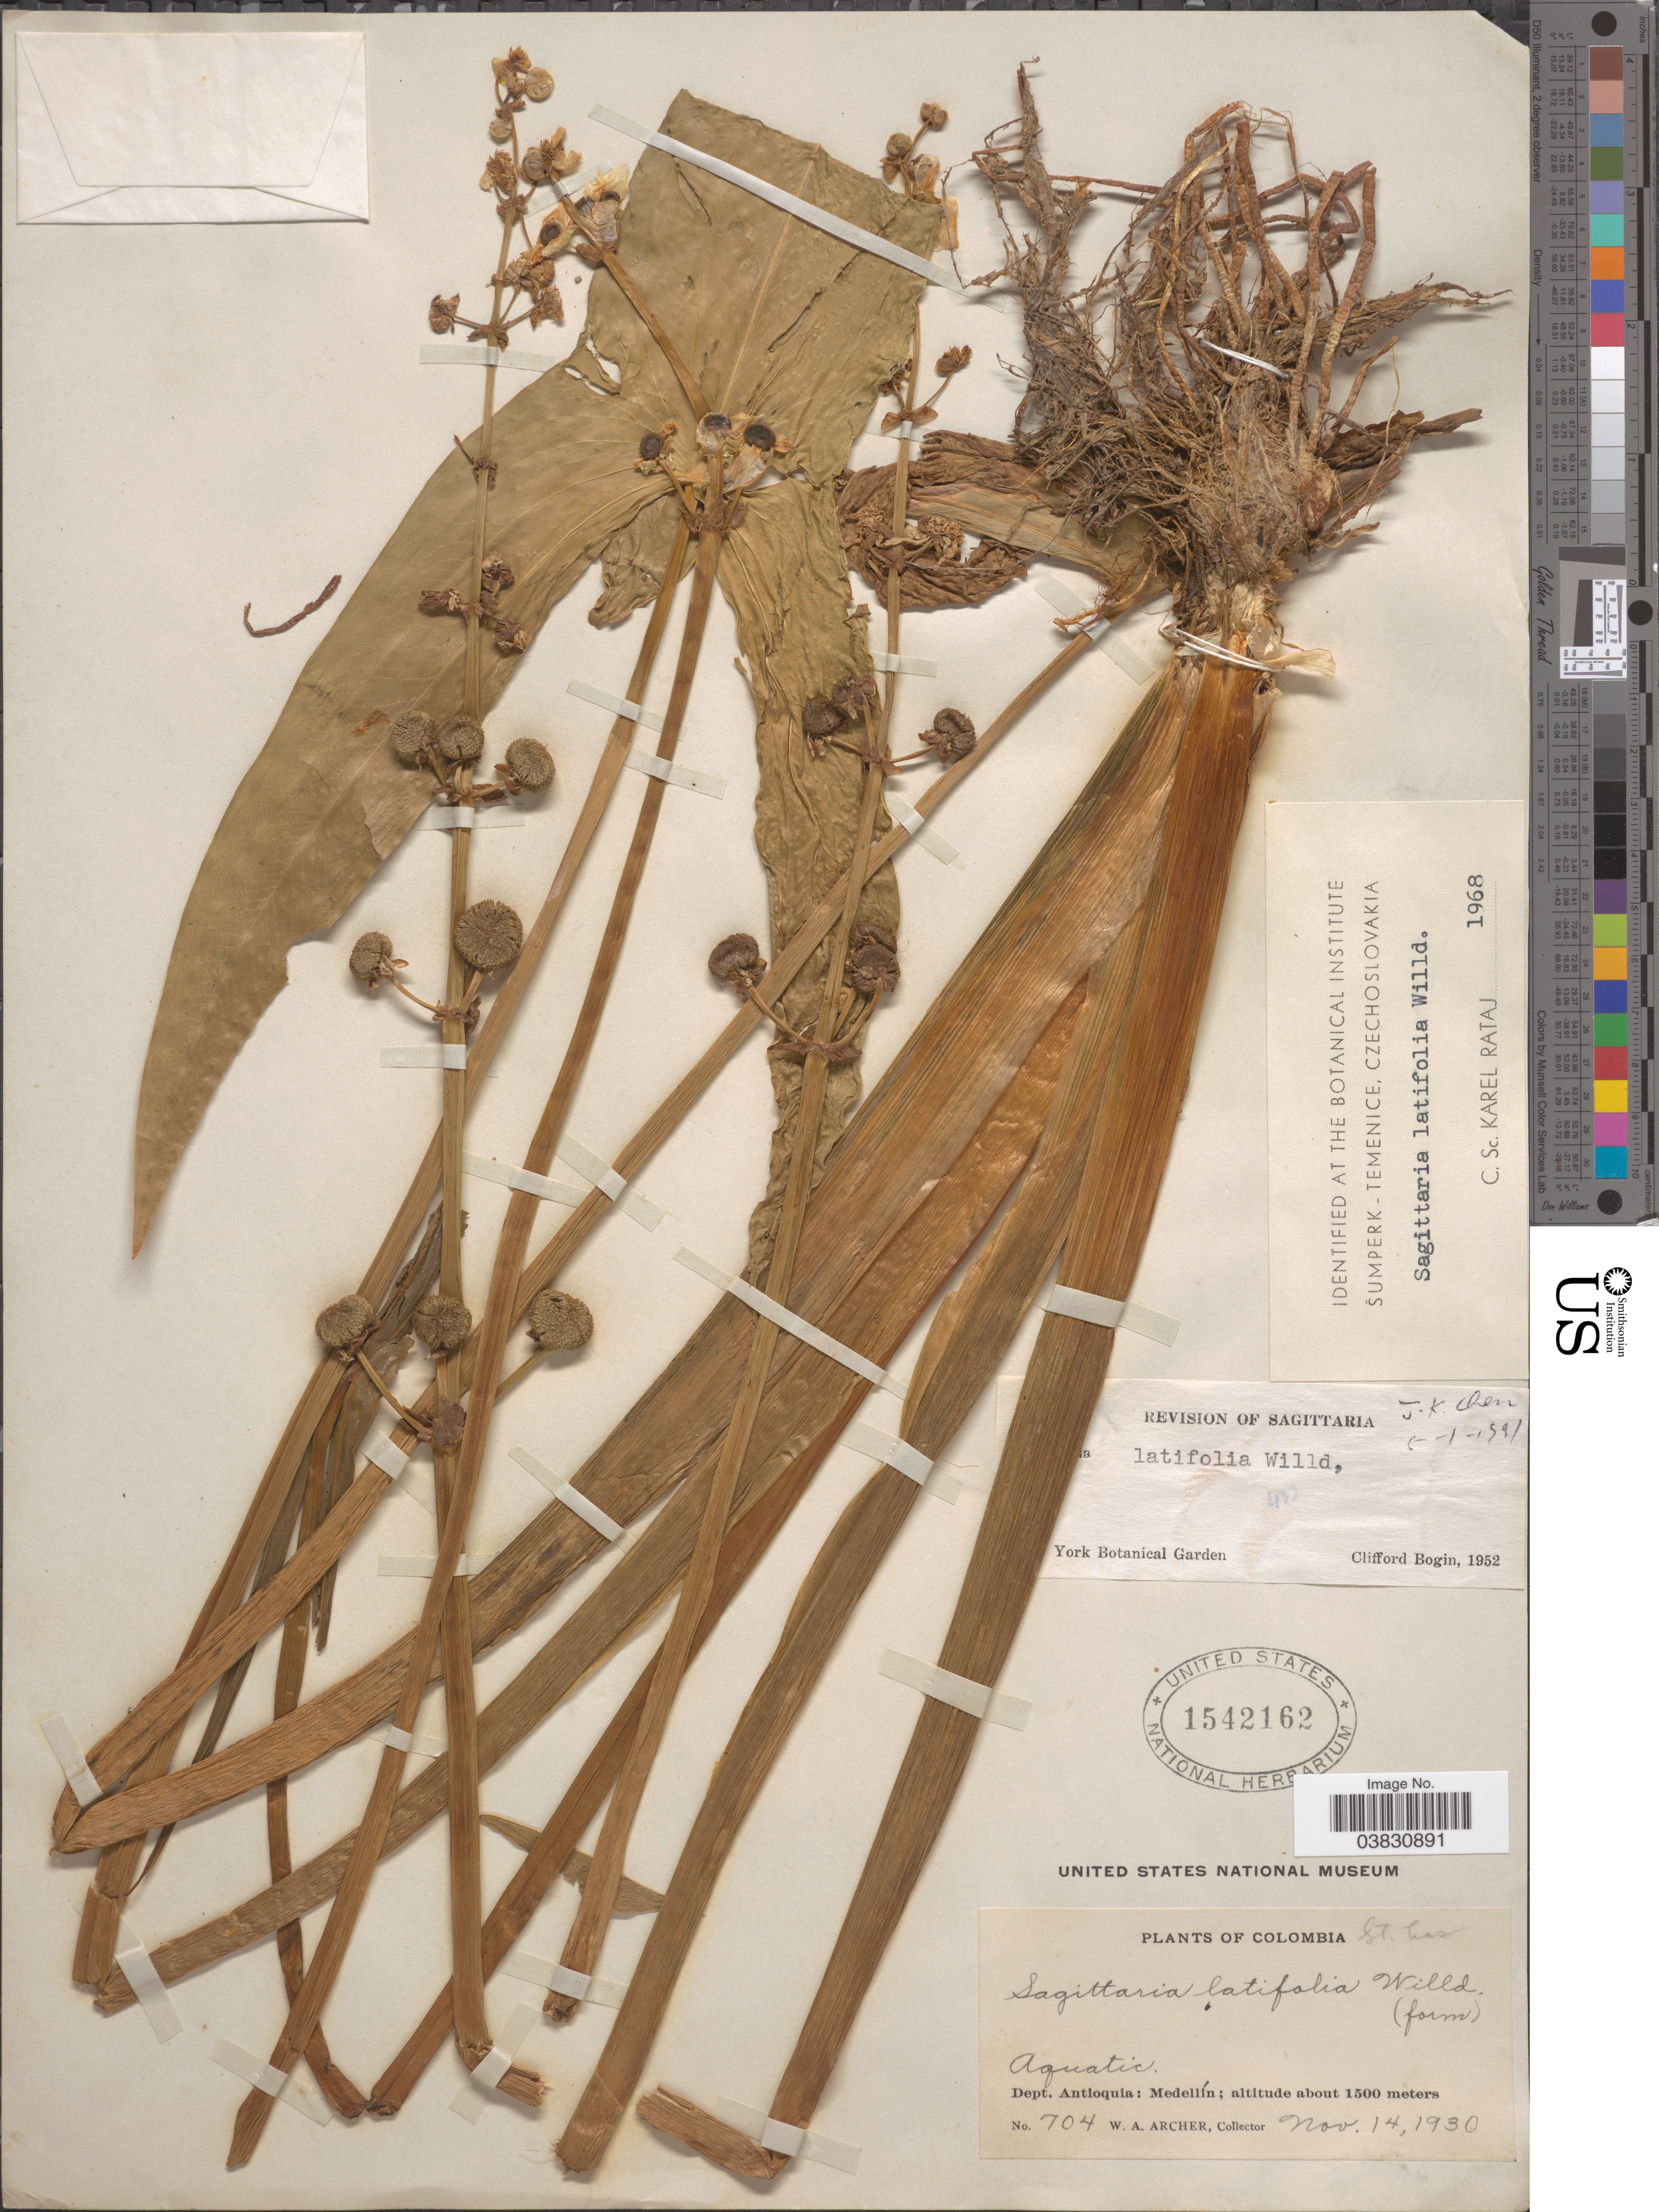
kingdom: Plantae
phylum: Tracheophyta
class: Liliopsida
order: Alismatales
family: Alismataceae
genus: Sagittaria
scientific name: Sagittaria latifolia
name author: Willd.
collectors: W. Archer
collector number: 704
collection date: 1930-11-14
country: Colombia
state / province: Antioquia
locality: Aquatic. Dept. Antioquia: Medellín.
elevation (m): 1500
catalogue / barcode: US 1542162